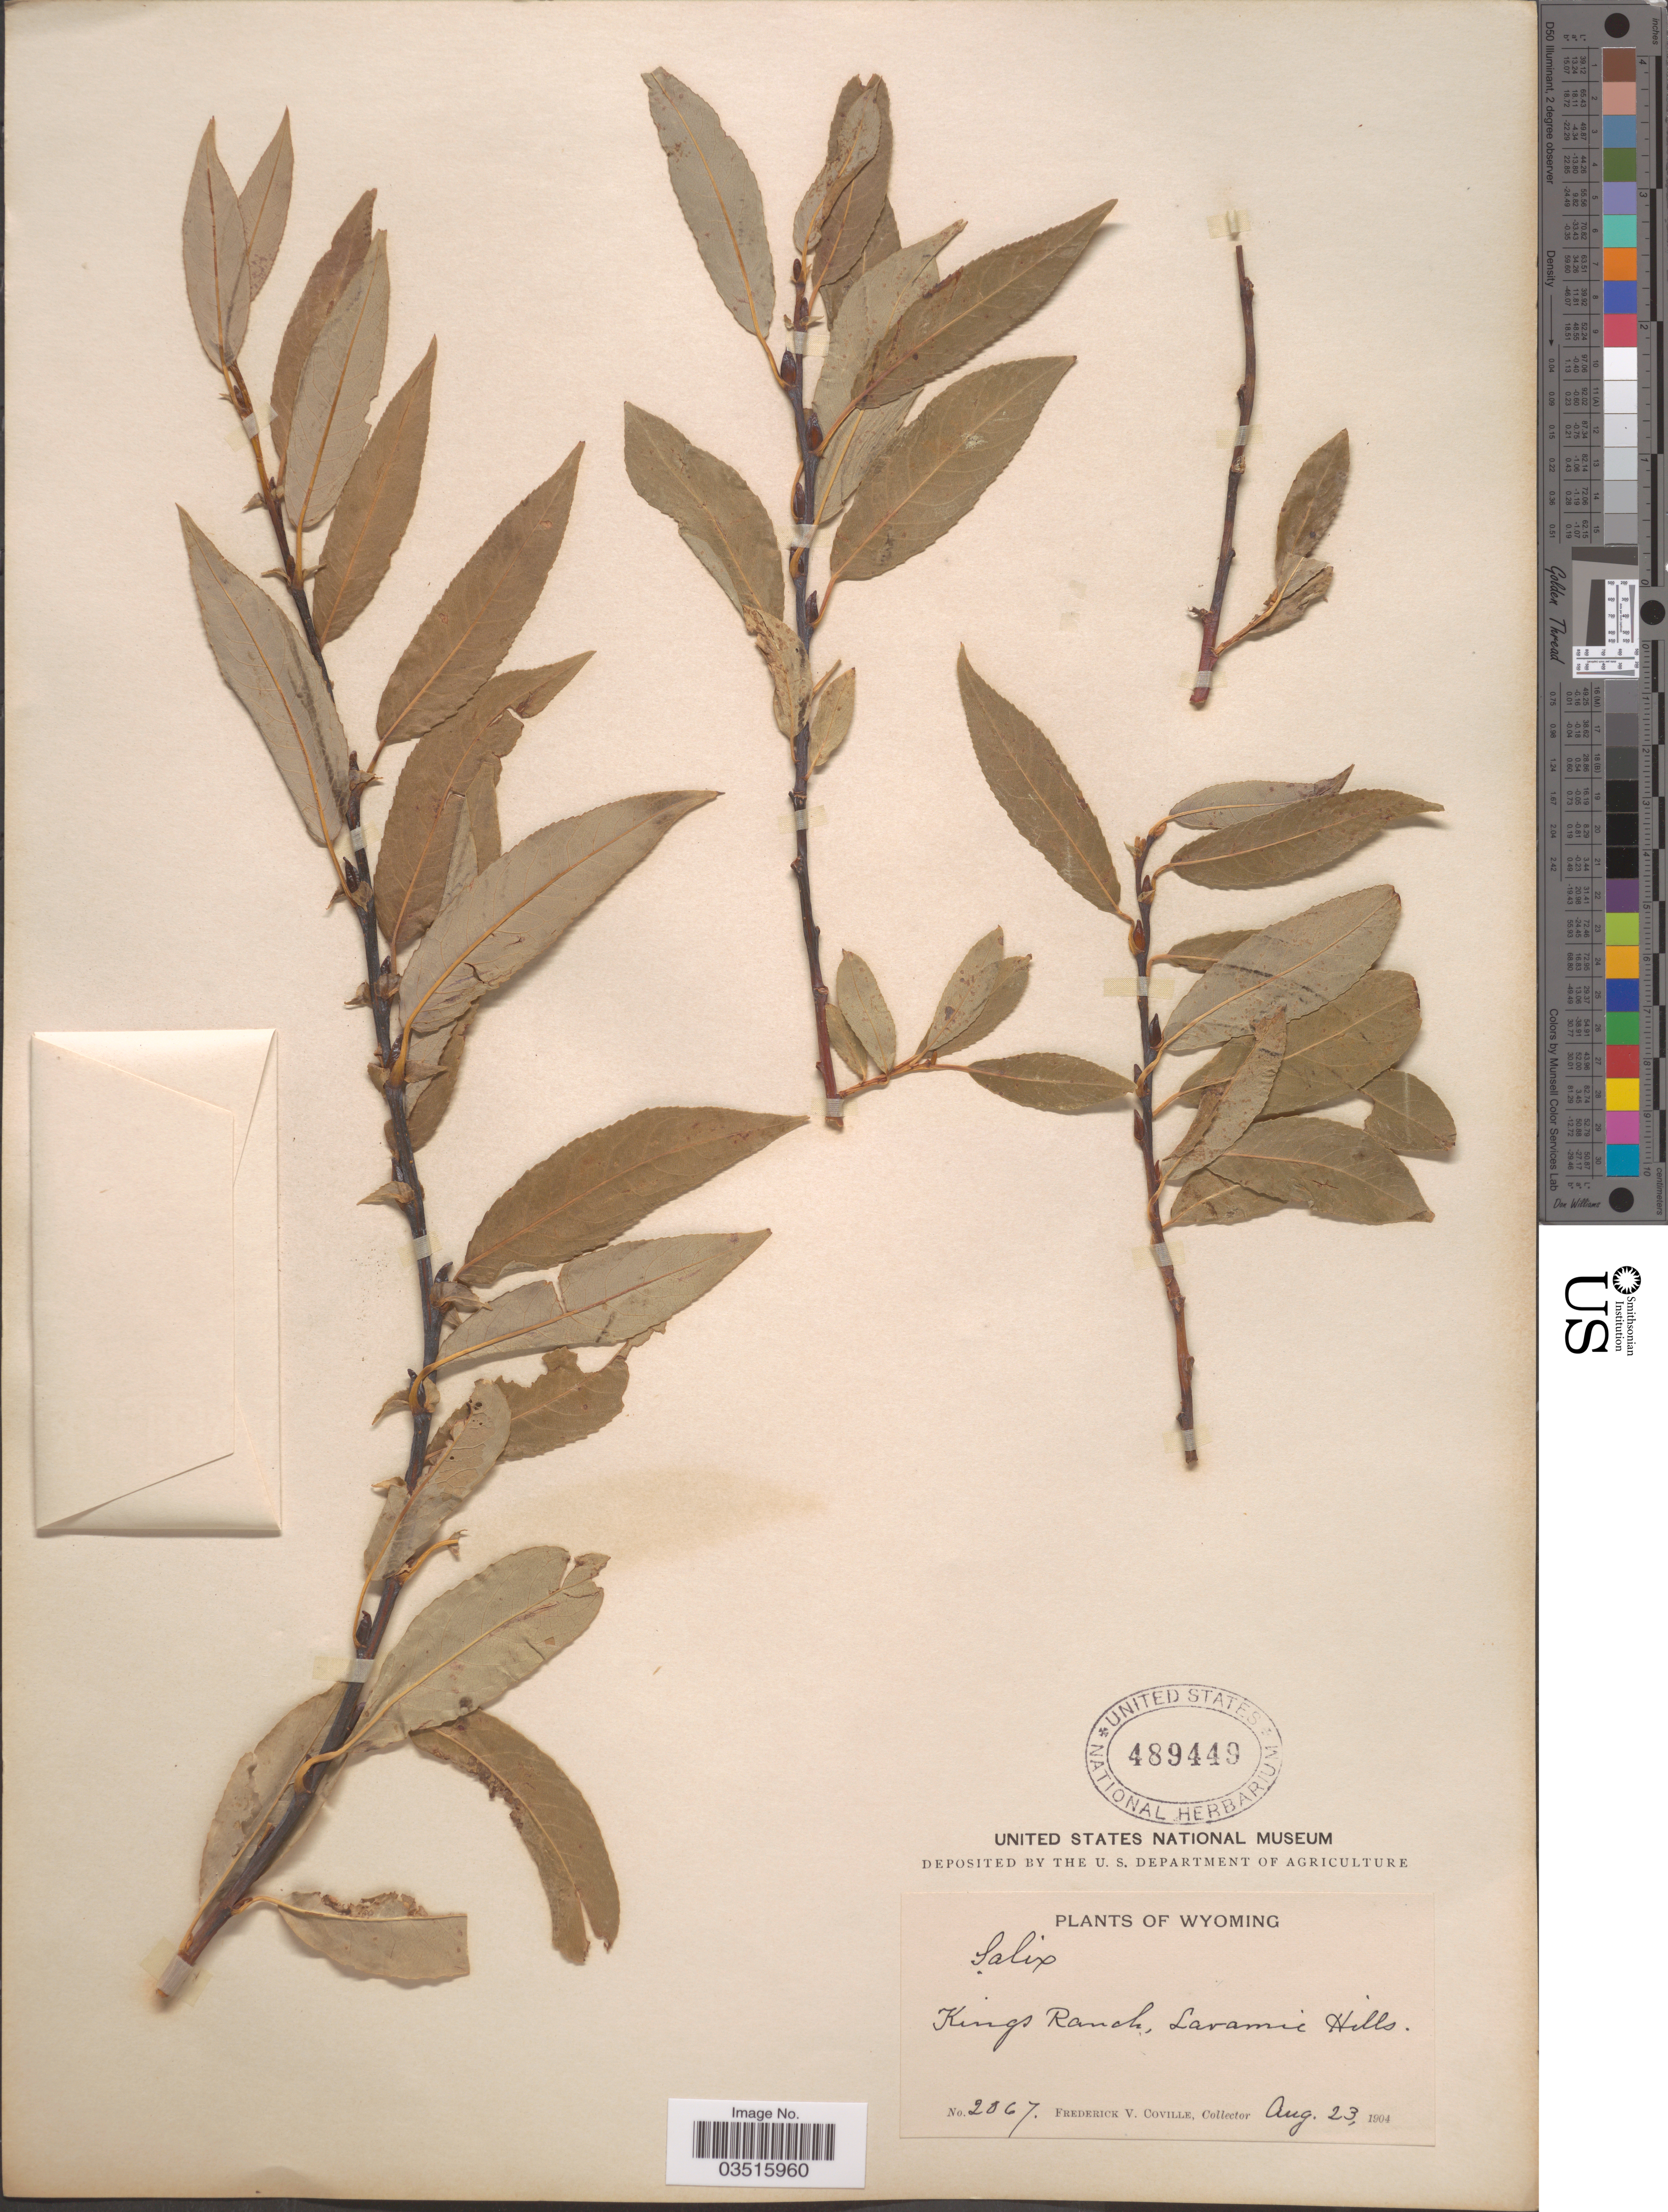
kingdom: Plantae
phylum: Tracheophyta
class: Magnoliopsida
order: Malpighiales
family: Salicaceae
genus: Salix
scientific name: Salix monticola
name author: Bebb.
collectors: F. V. Coville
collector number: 2067*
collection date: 1904-08-23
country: United States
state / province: Wyoming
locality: Kings Ranch, Laramie Hills.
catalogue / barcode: US 489449